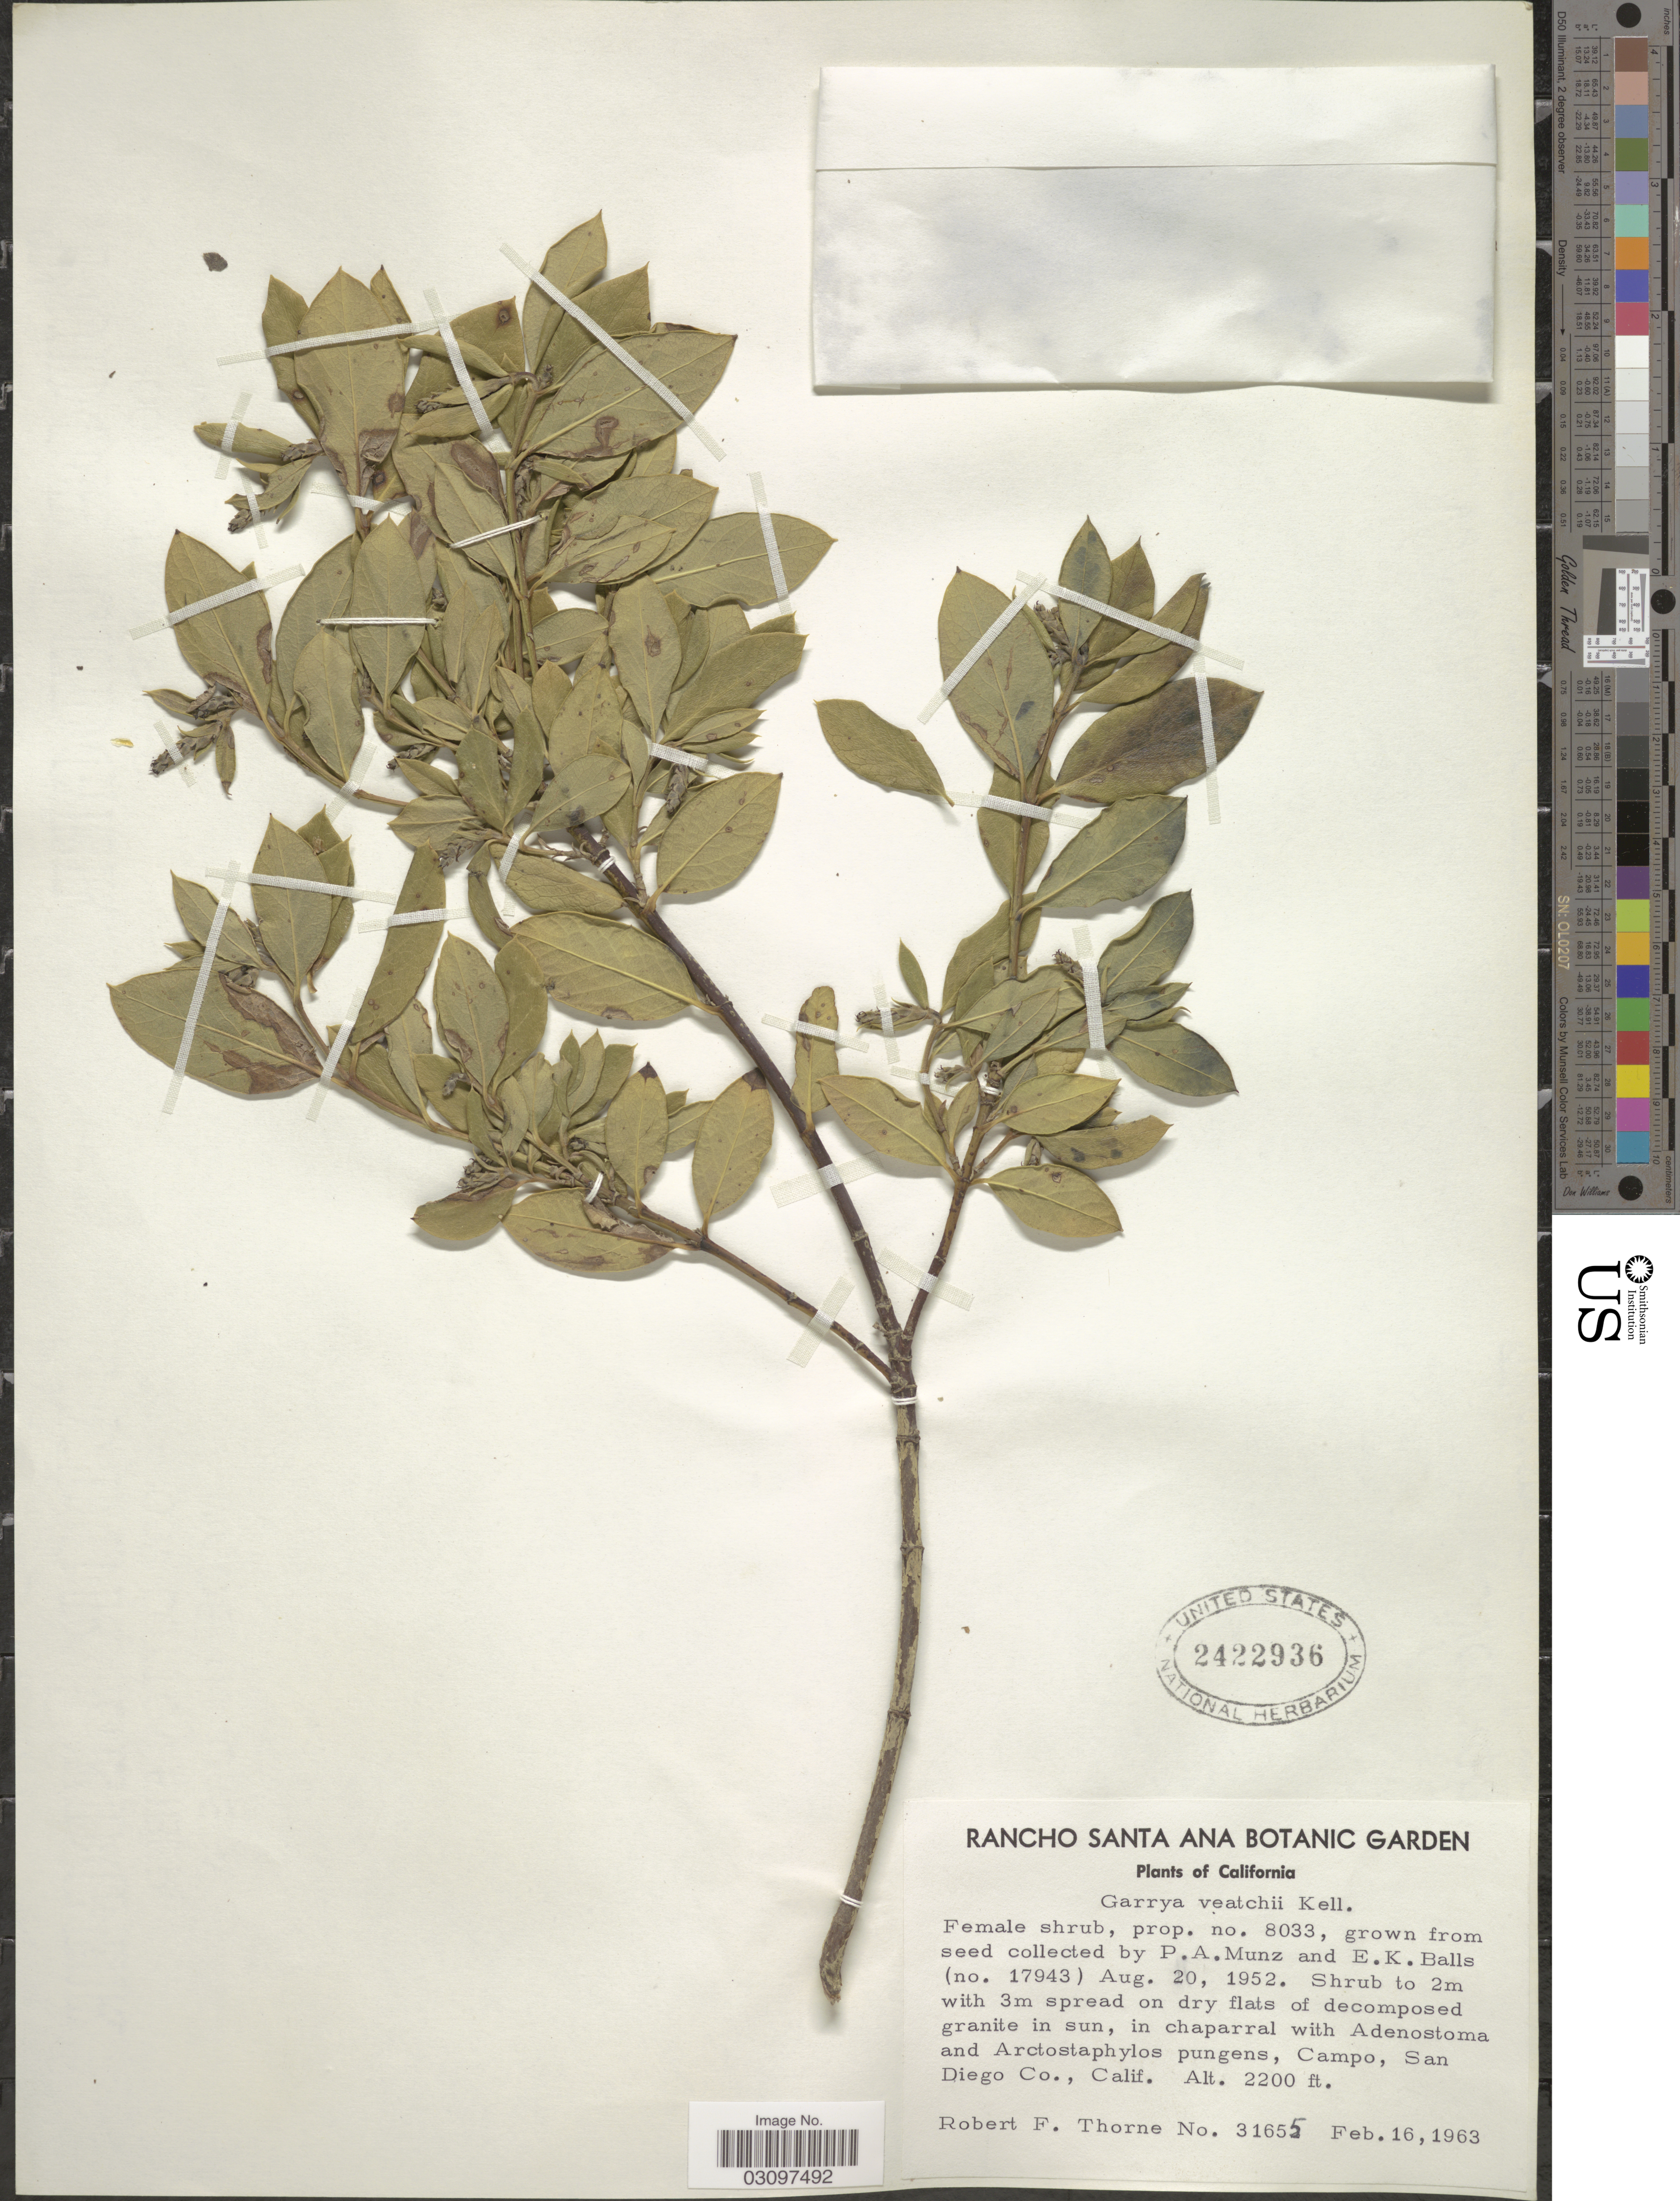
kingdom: Plantae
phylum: Tracheophyta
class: Magnoliopsida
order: Garryales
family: Garryaceae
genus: Garrya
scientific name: Garrya veatchii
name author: Kellogg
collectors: R. F. Thorne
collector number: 31655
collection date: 1963-02-16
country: United States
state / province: California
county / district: Orange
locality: Rancho Santa Ana Botanic Garden.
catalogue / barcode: US 2422936